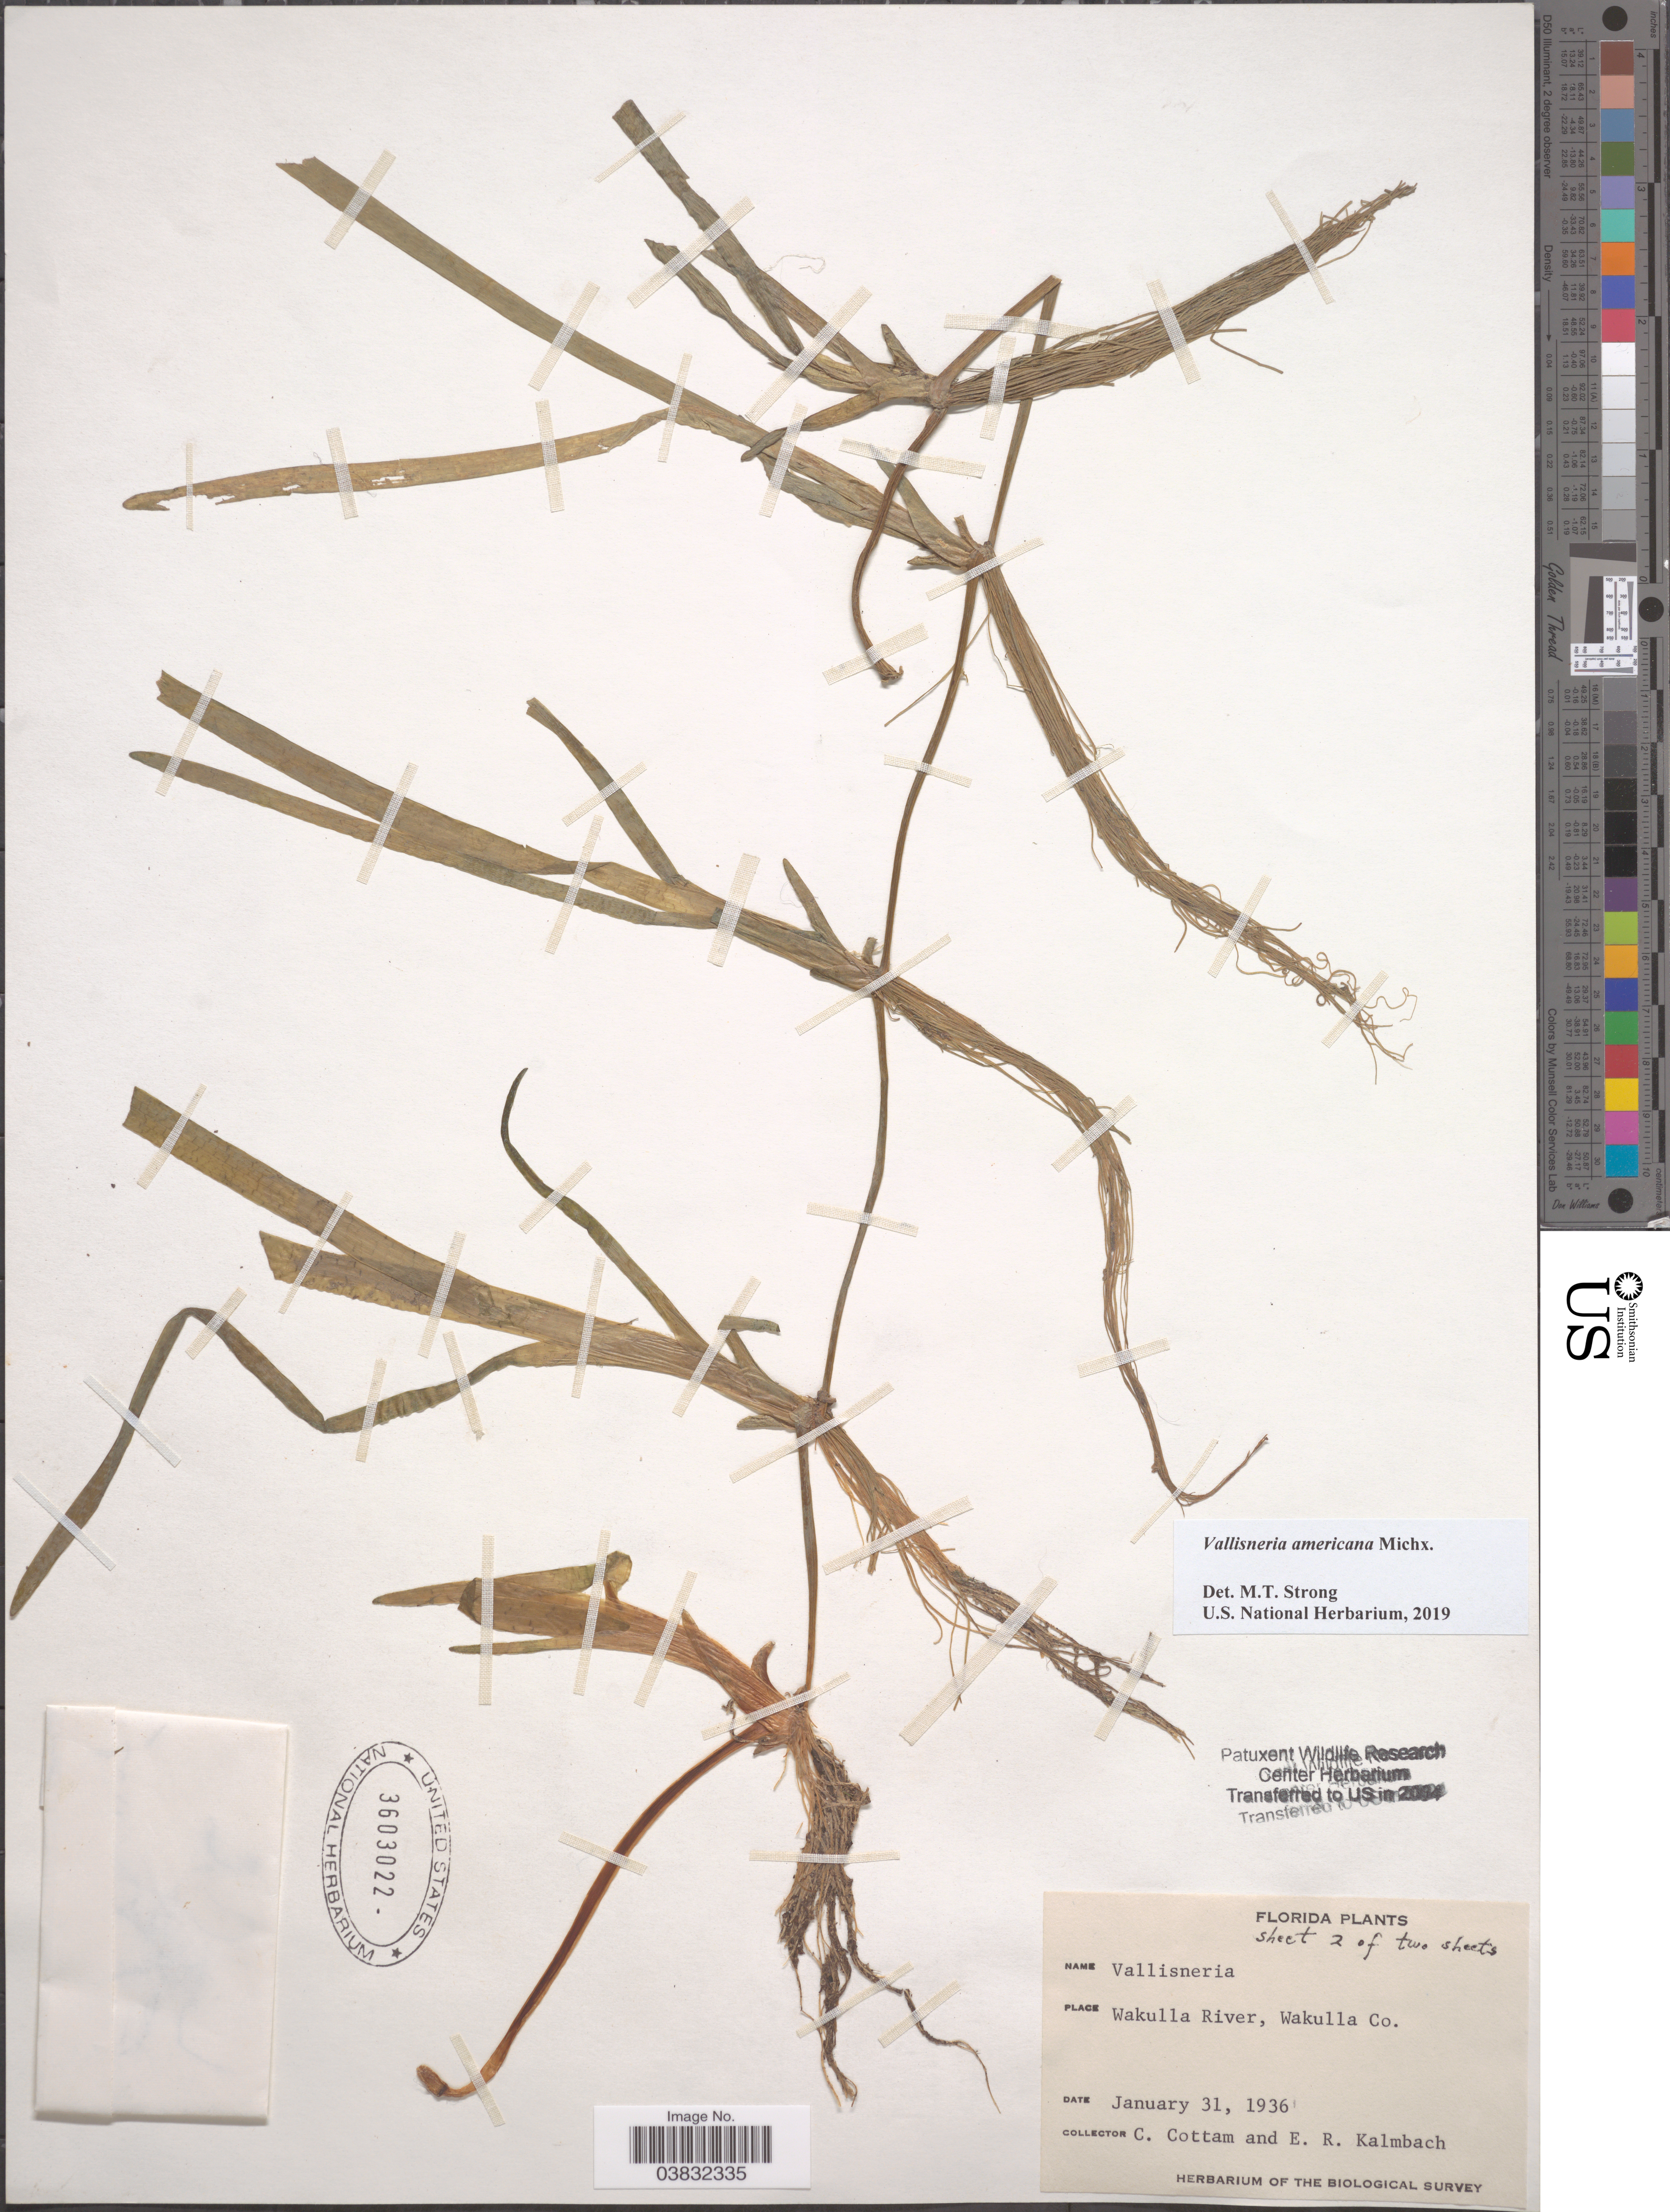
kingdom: Plantae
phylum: Tracheophyta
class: Liliopsida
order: Alismatales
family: Hydrocharitaceae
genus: Vallisneria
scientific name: Vallisneria americana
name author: Michx.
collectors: C. Cottam & E. Kalmbach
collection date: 1936-01-31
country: United States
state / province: Florida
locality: Wakulla River, Wakulla Co.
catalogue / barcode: US 3603022